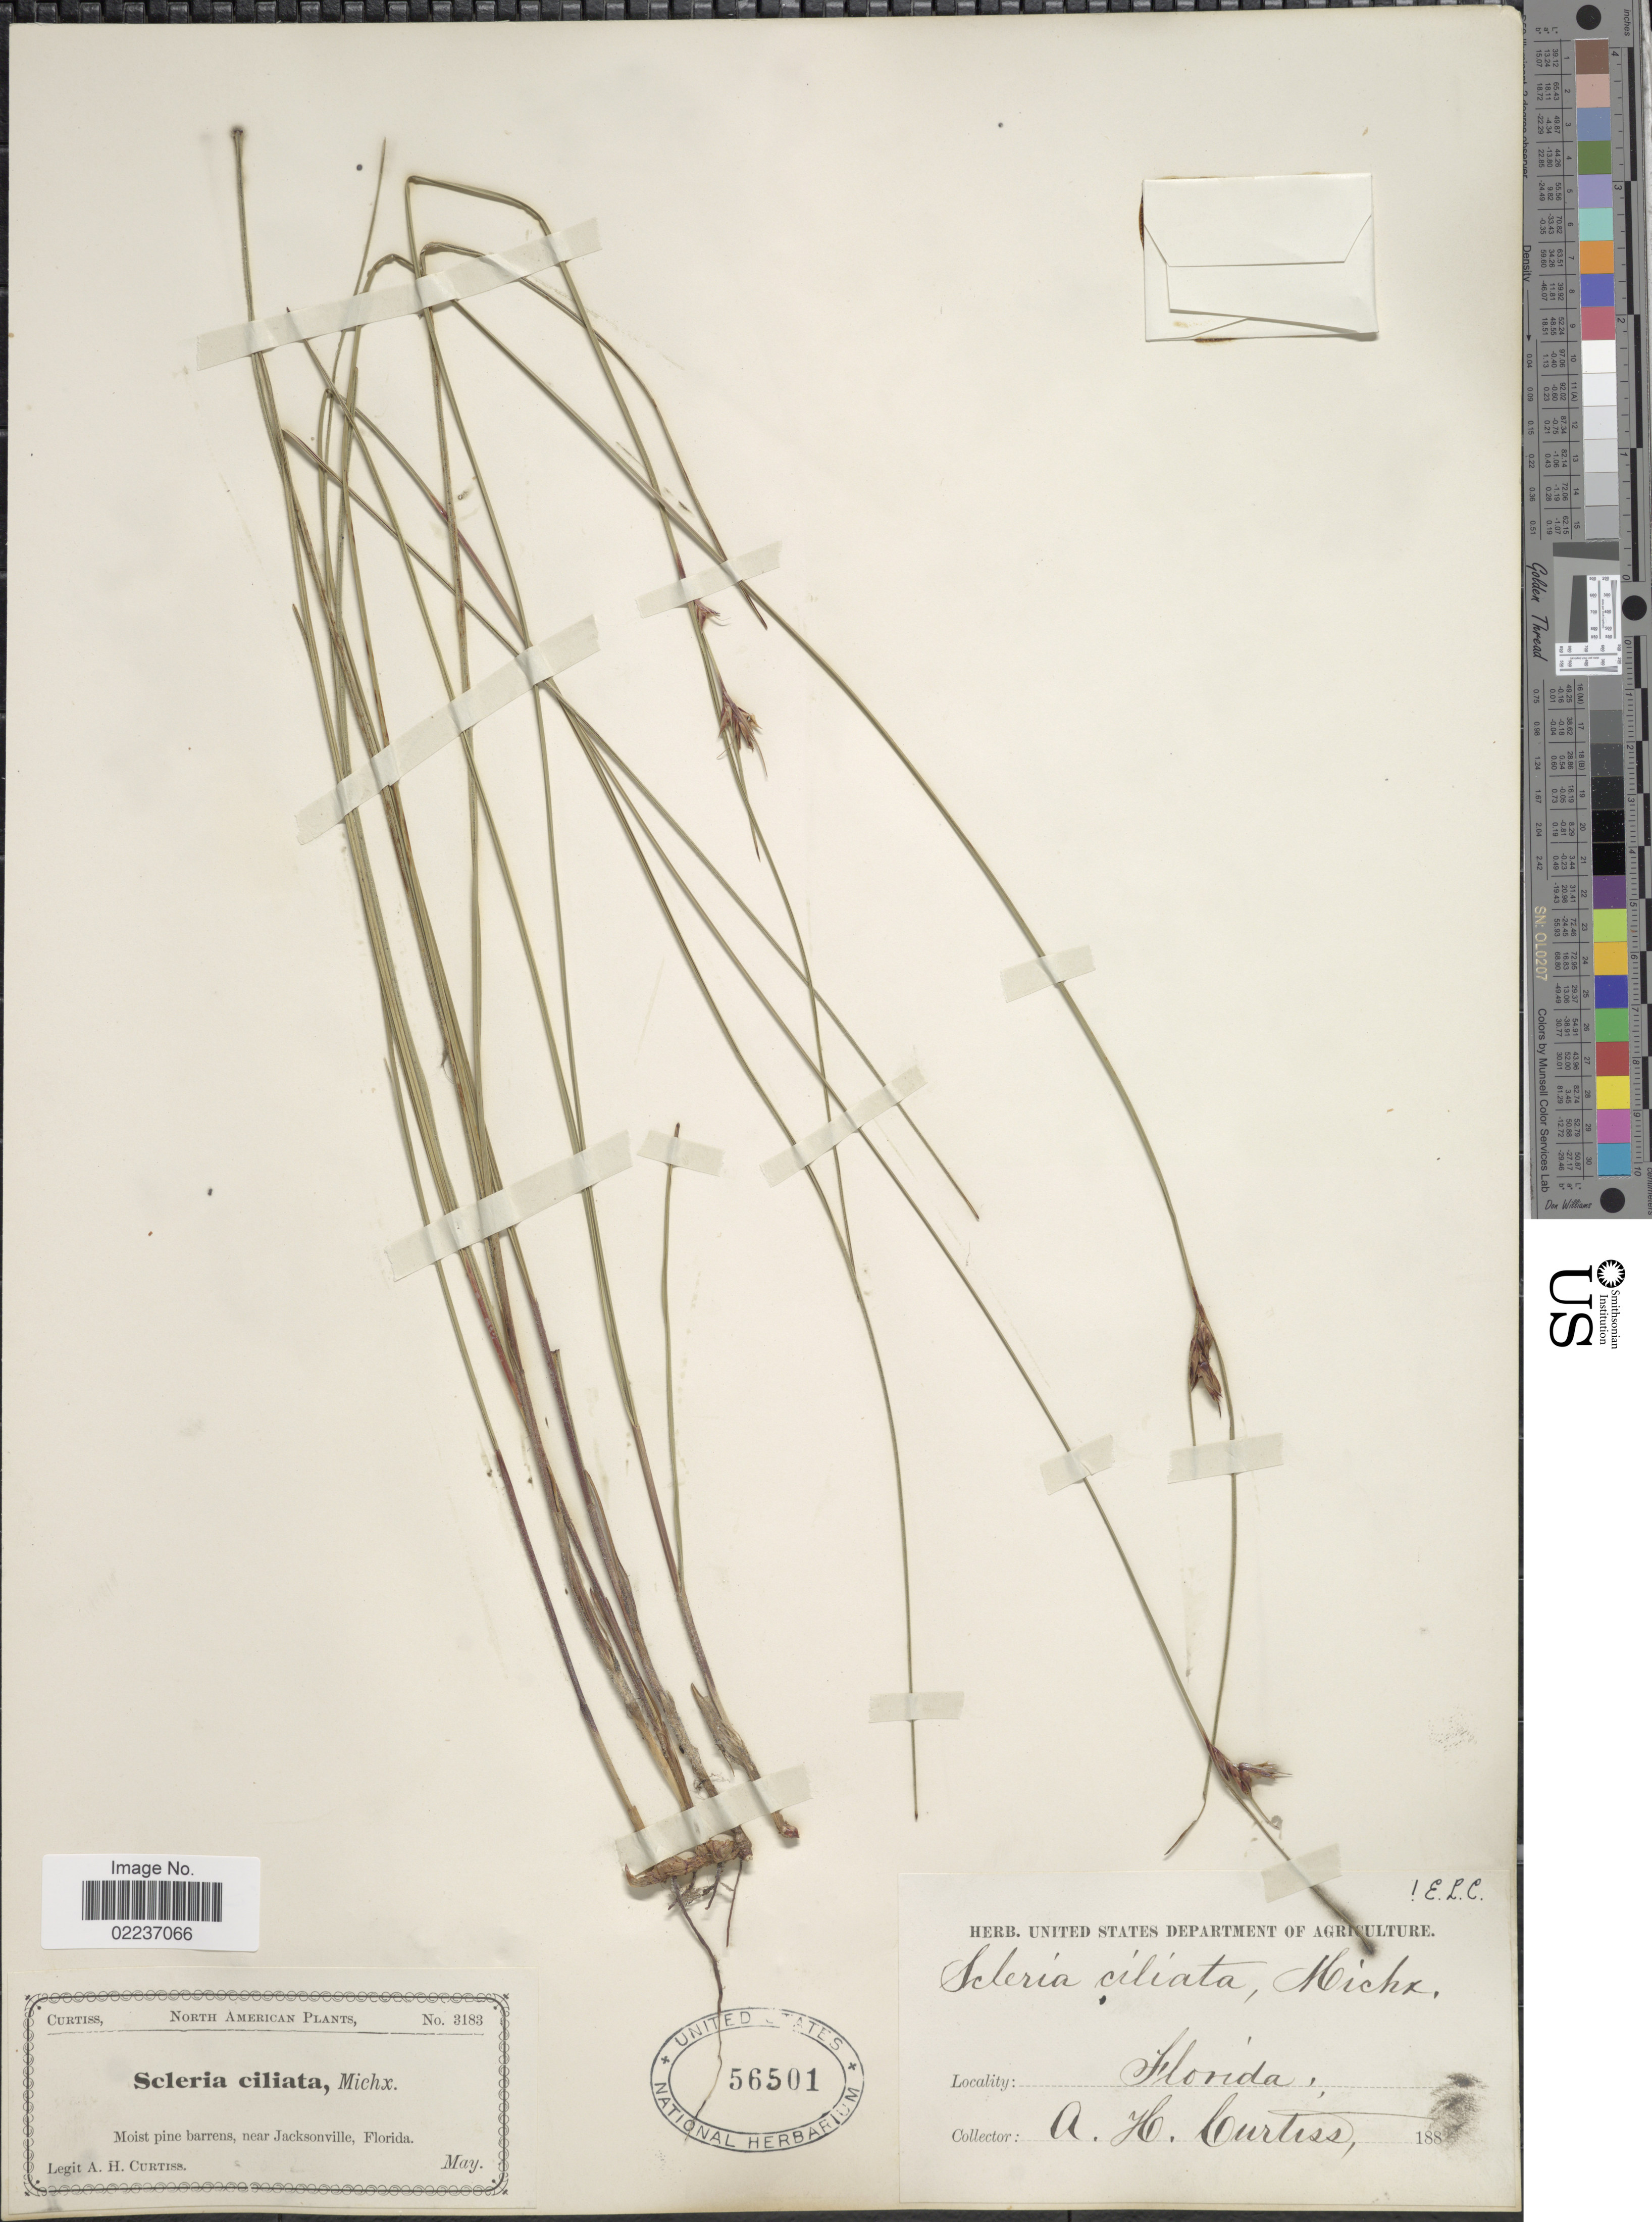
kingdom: Plantae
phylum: Tracheophyta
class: Liliopsida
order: Poales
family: Cyperaceae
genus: Scleria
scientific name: Scleria ciliata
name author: Michx.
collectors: A. H. Curtiss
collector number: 3183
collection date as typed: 188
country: United States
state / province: Florida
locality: Moist pine barrens, near Jacksonville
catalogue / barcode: US 56501